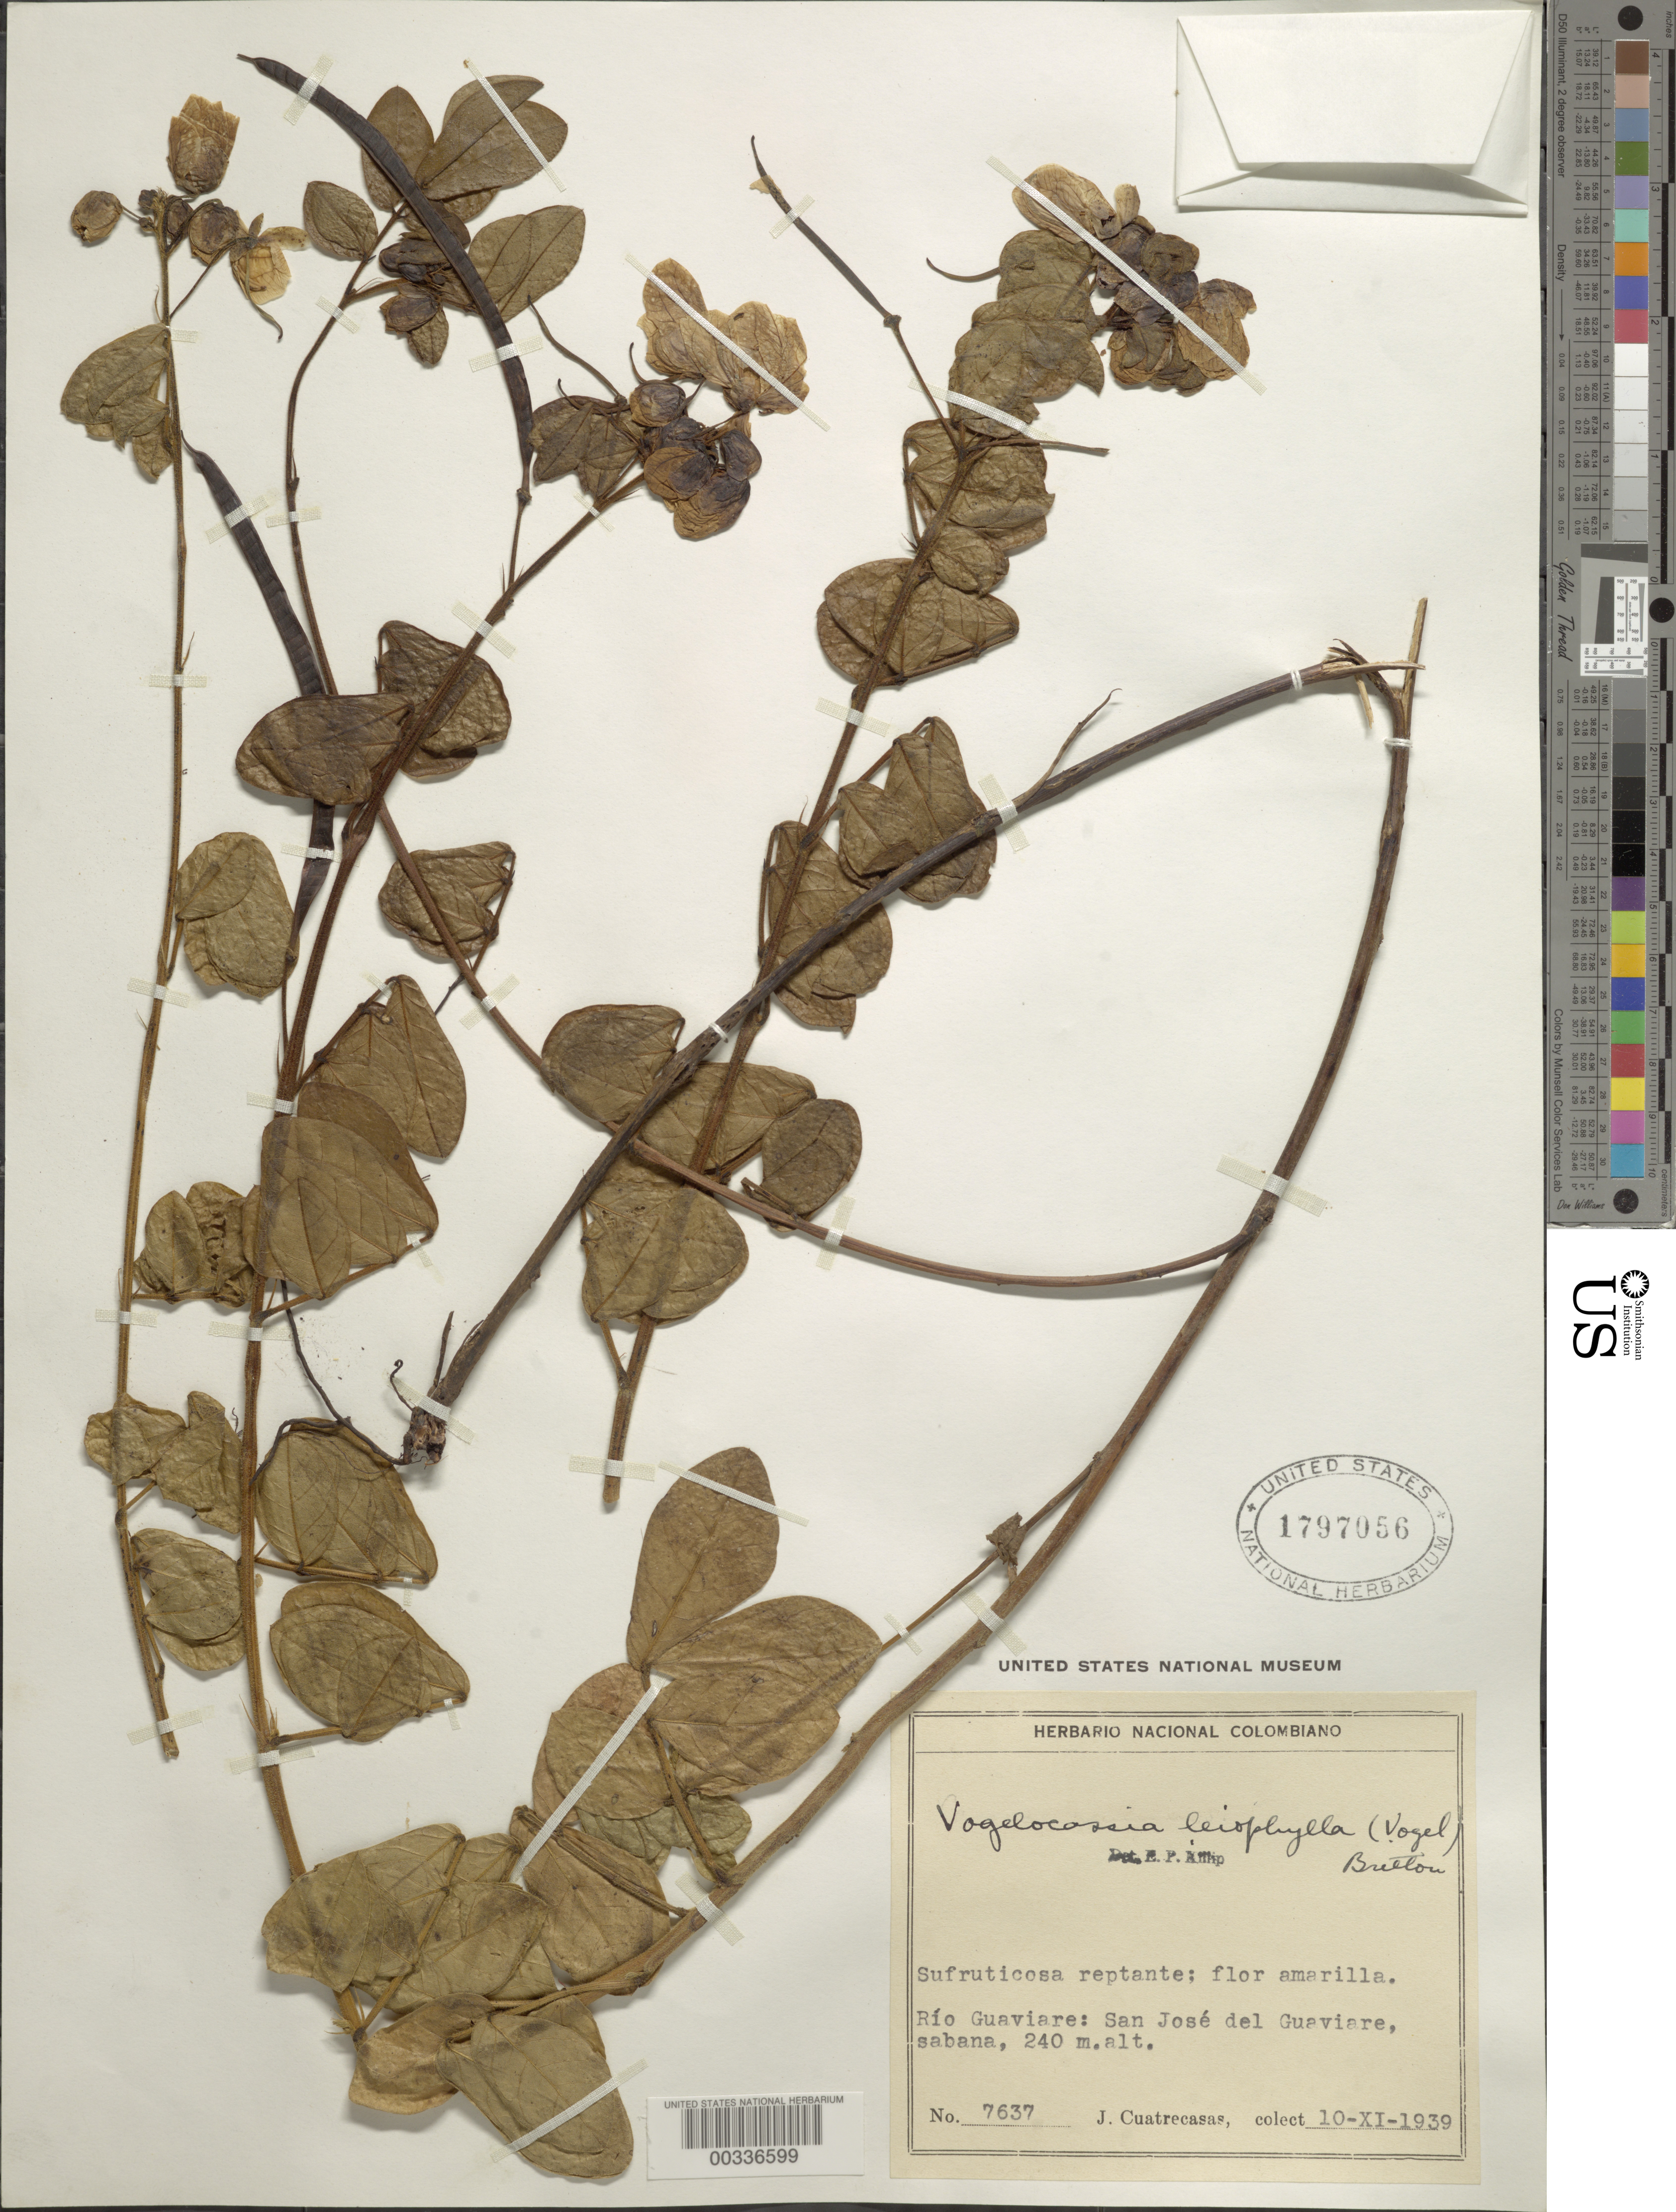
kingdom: Plantae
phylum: Tracheophyta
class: Magnoliopsida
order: Fabales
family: Fabaceae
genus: Senna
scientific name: Senna leiophylla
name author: (Vogel) H.S. Irwin & Barneby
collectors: J. Cuatrecasas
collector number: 7637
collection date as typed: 10 Nov 1939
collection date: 1939-11-10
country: Colombia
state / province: Guaviare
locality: Rio Guaviare; San Jose del Guaviare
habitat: Savanna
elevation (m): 240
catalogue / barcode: US 1797056